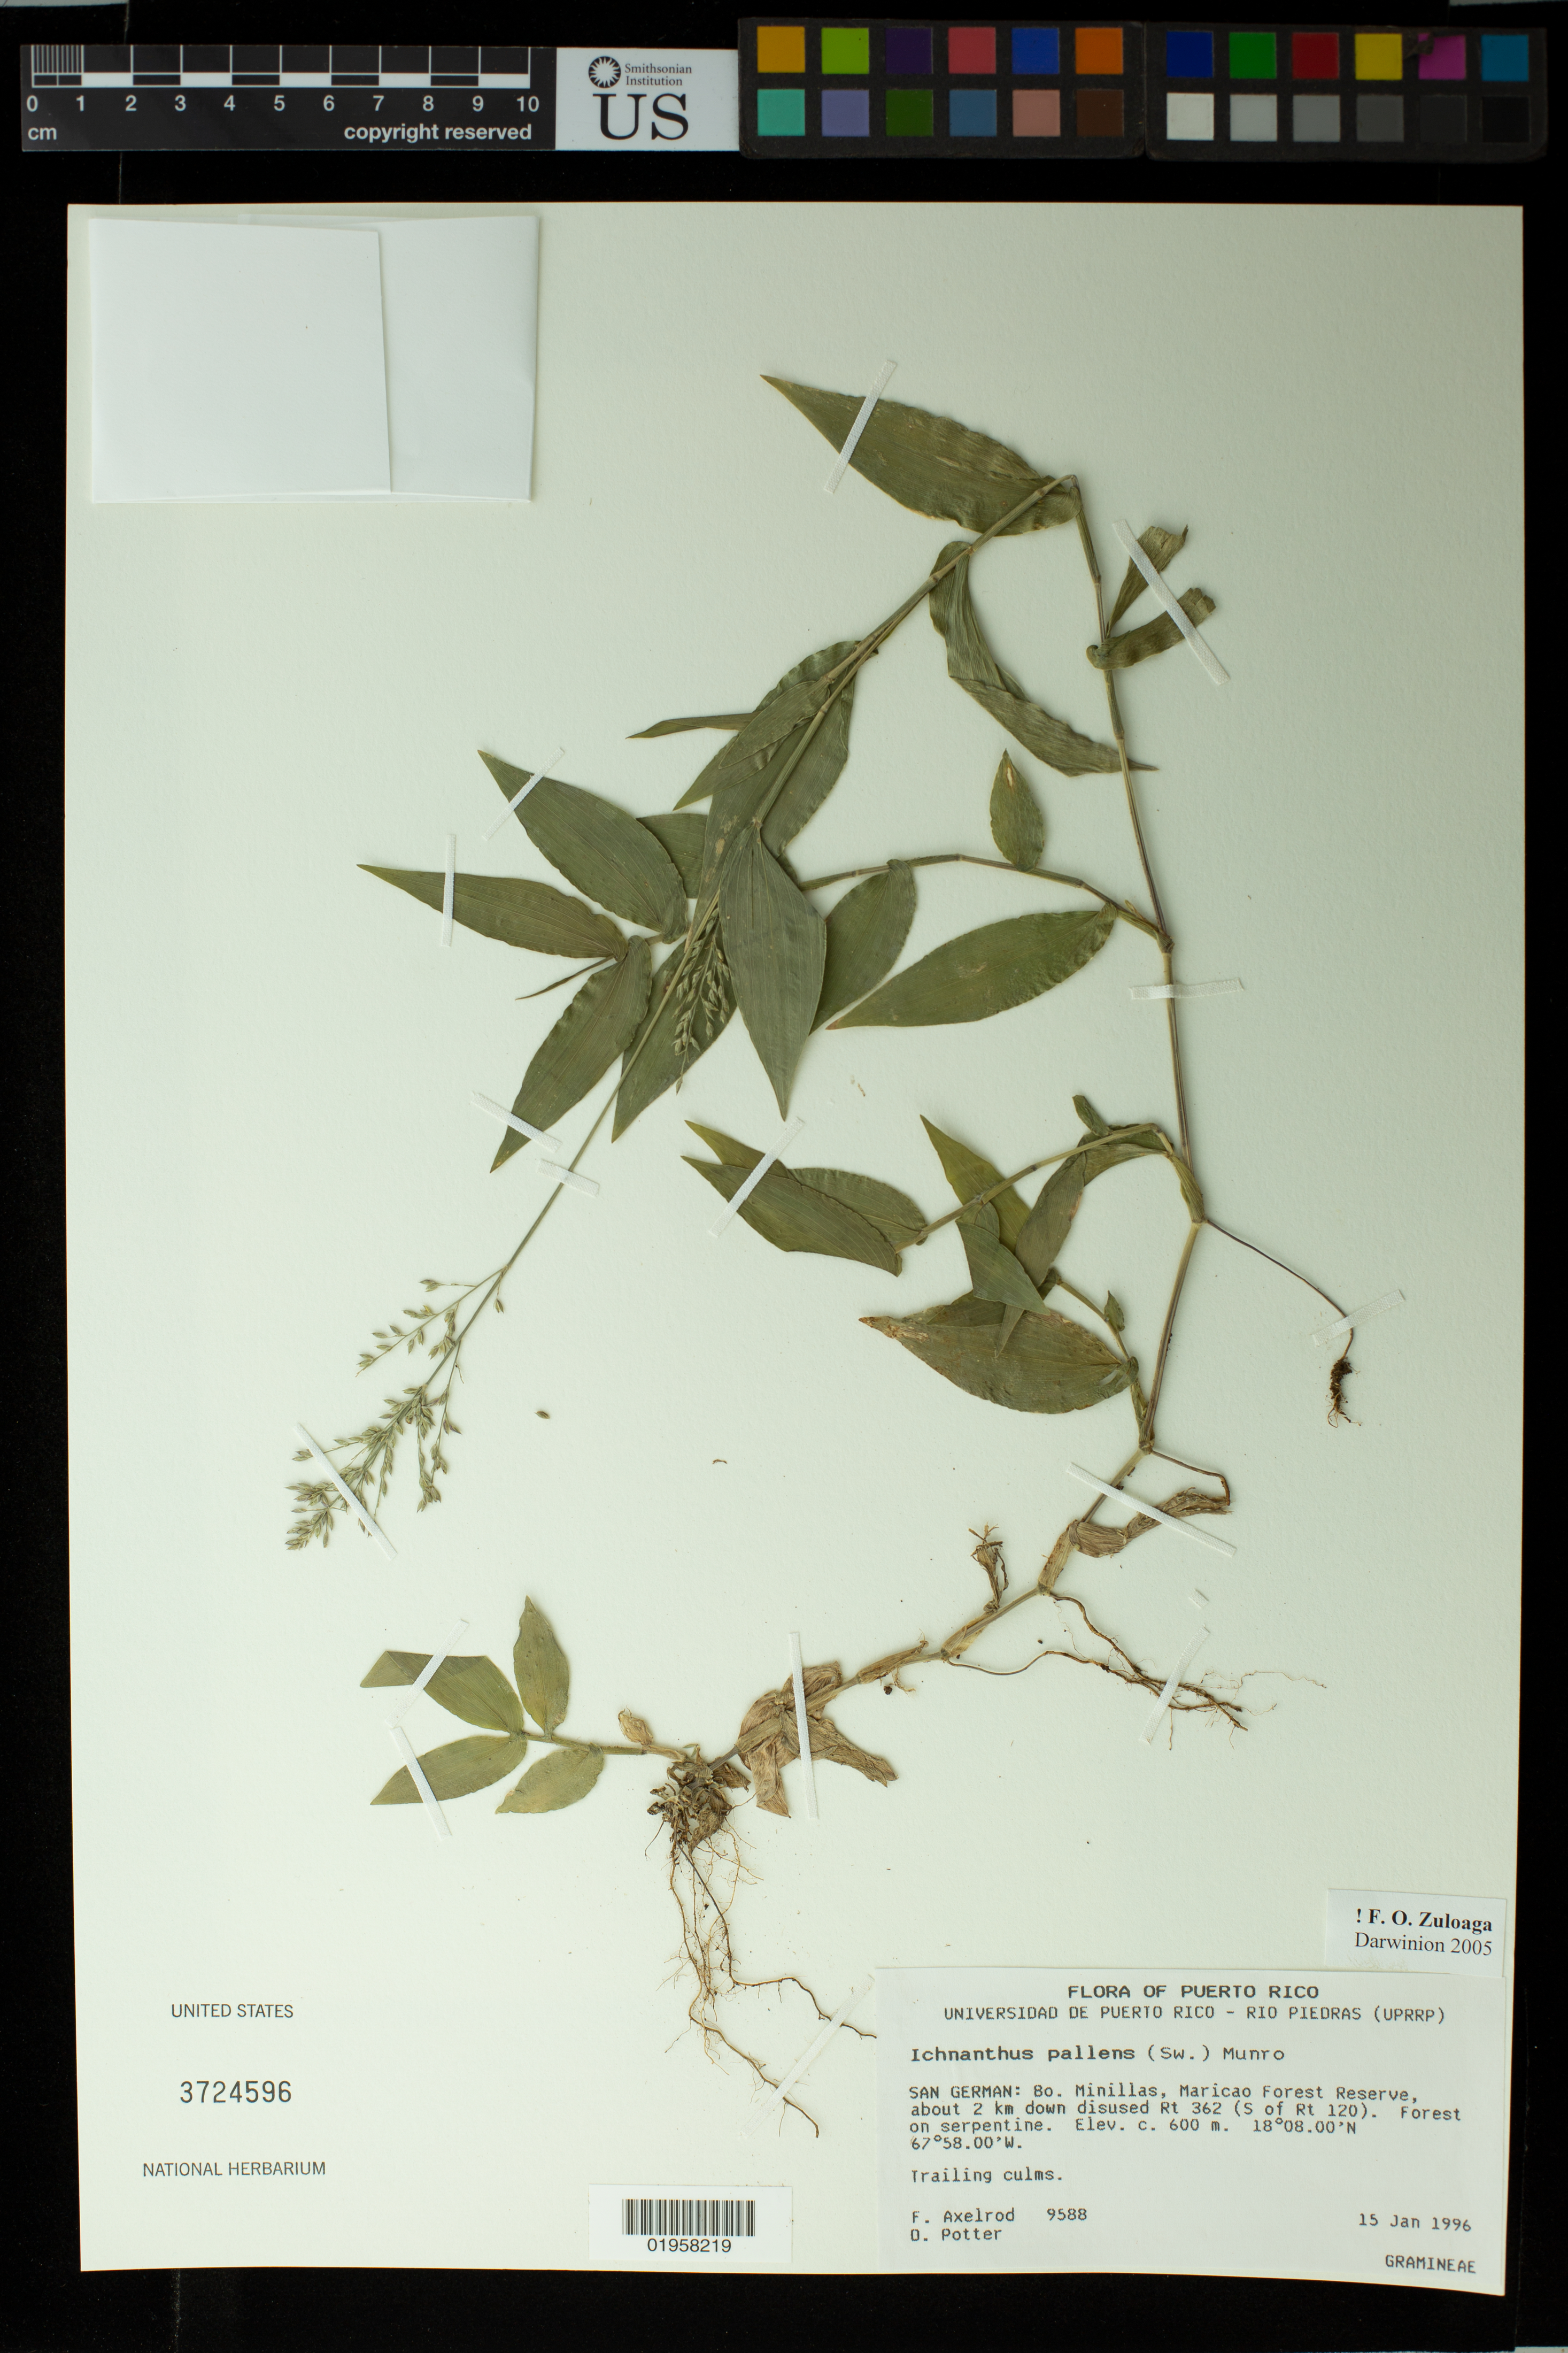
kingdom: Plantae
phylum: Tracheophyta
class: Liliopsida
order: Poales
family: Poaceae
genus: Ichnanthus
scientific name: Ichnanthus pallens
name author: (Sw.) Munro ex Benth.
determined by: Zuloaga, F. O.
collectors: F. S. Axelrod & D. Potter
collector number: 9588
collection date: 1996-01-15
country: Puerto Rico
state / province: San Germán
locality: Bo. Minillas, Maricao Forest Reserve, about 2 km down disused Rt. 362 (S of Tr. 120)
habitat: Forest on serpentine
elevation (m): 600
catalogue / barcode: US 3724596